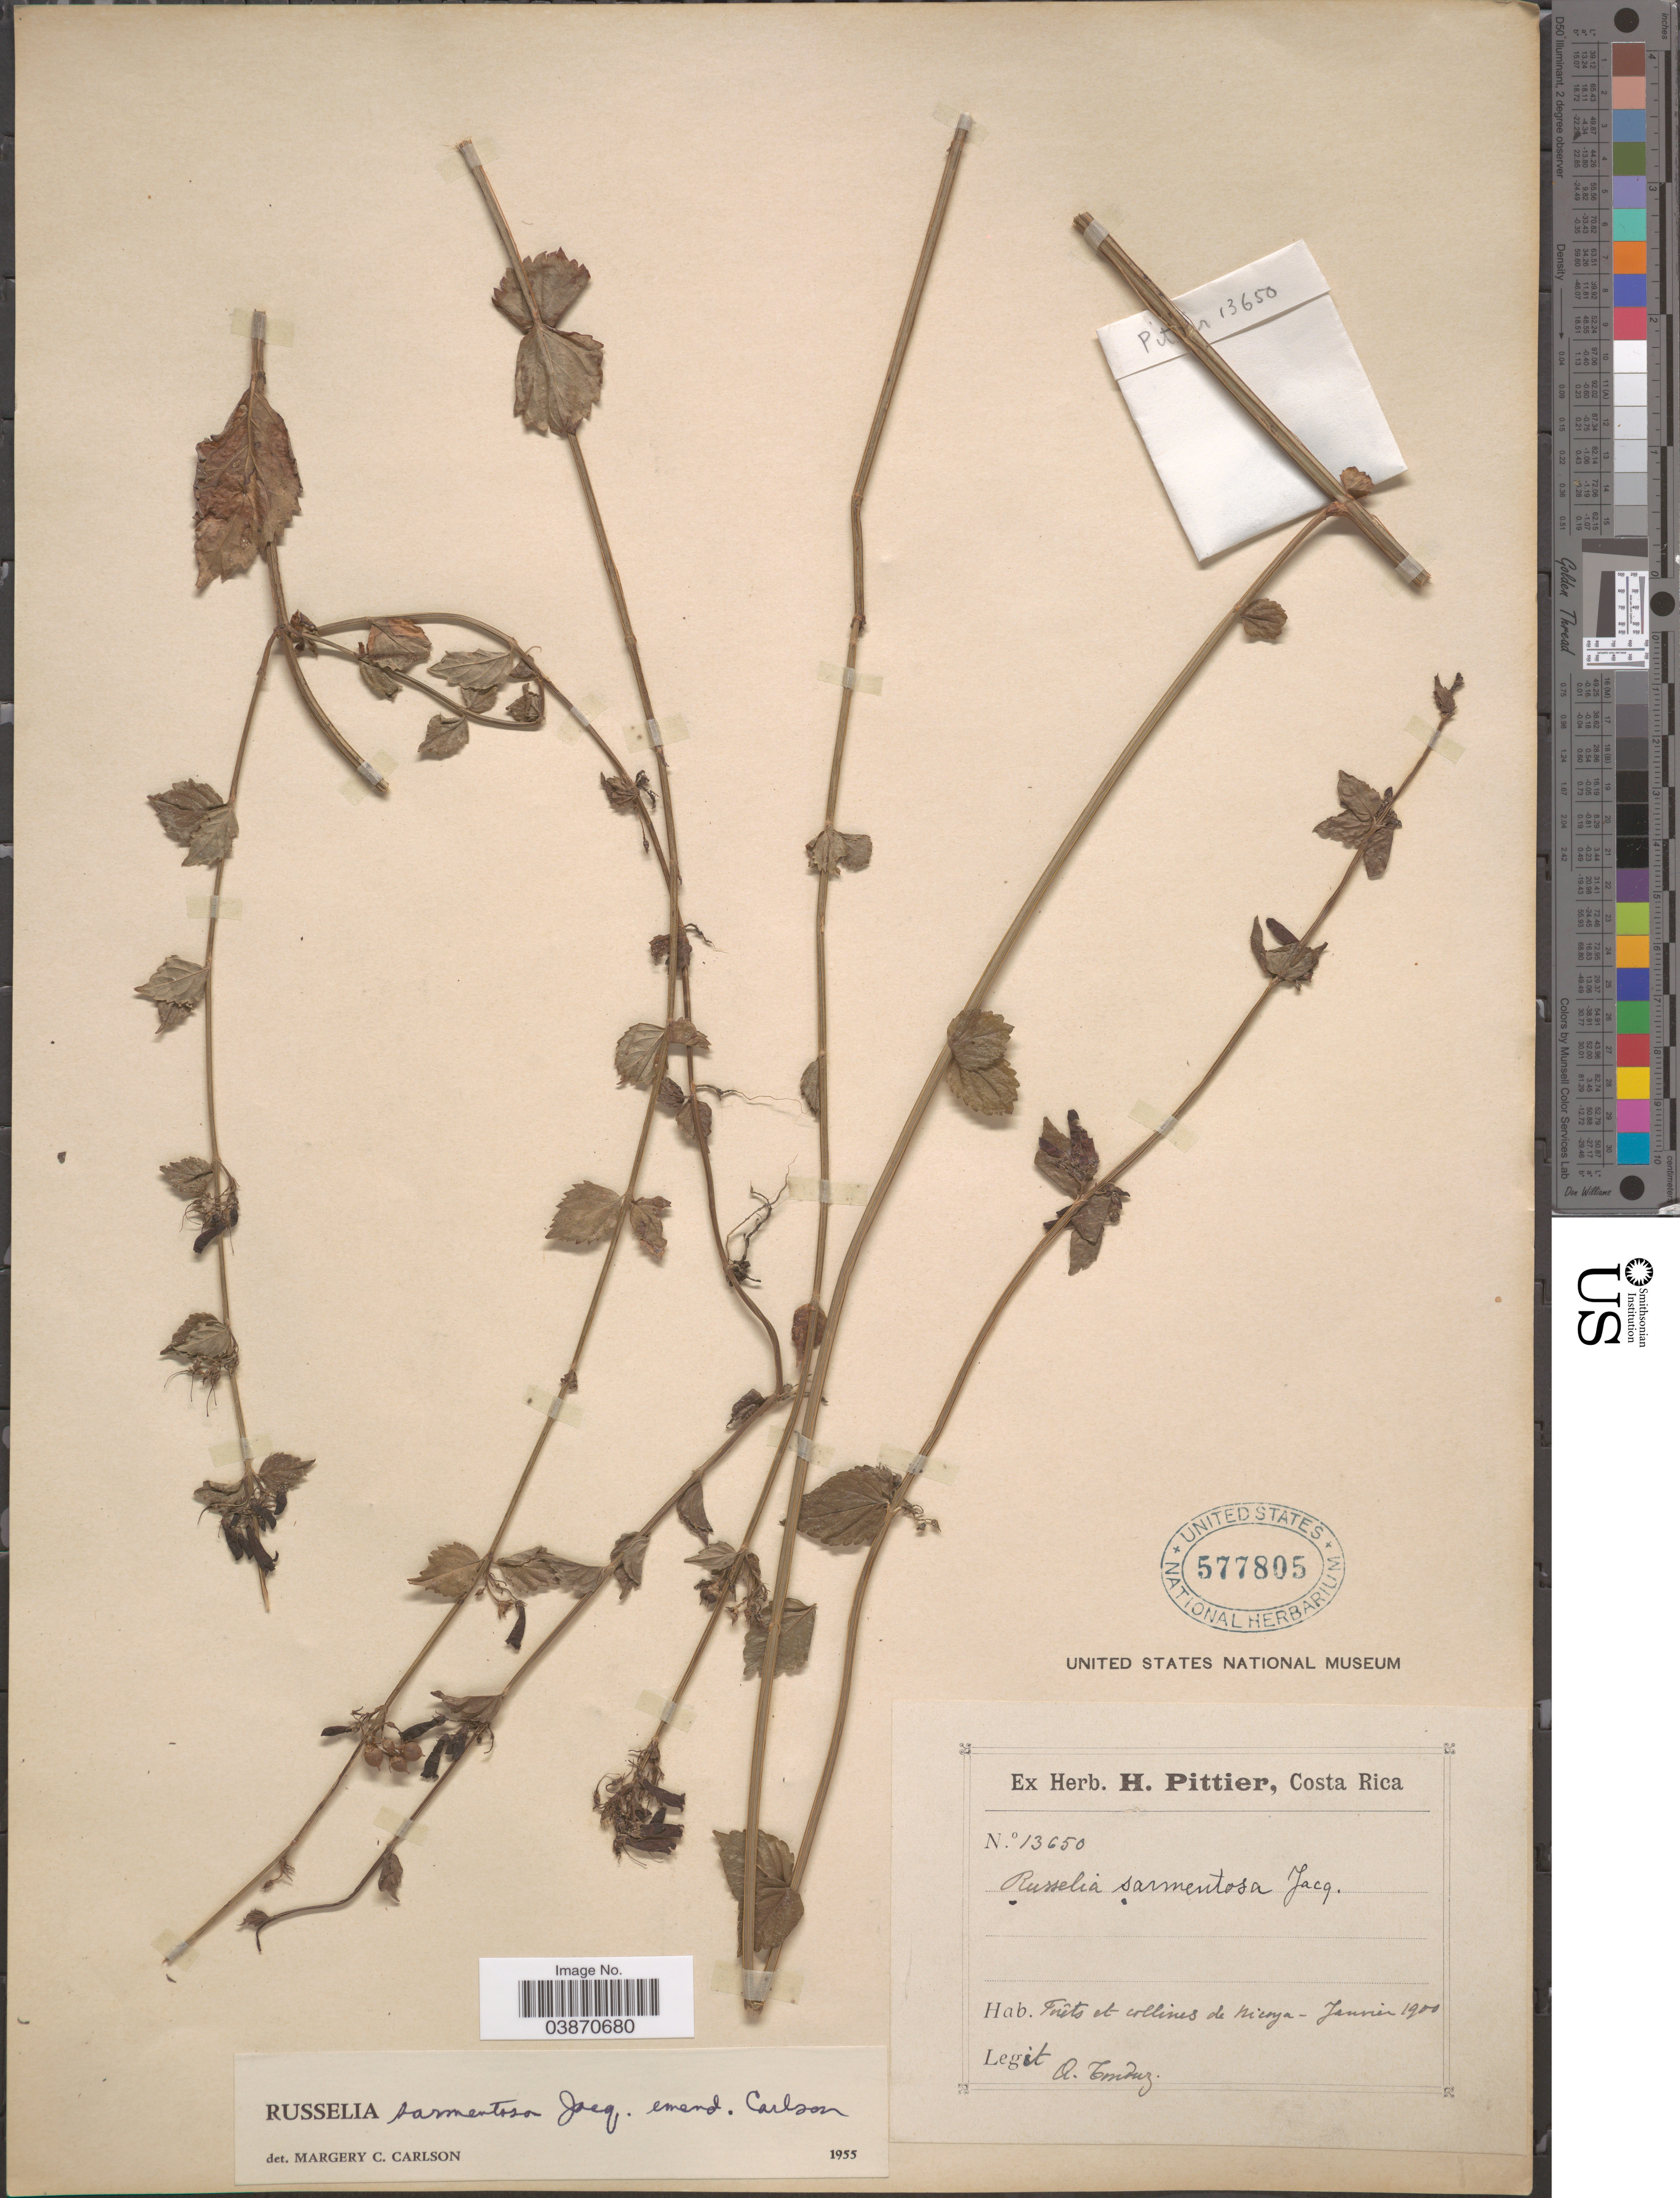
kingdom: Plantae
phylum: Tracheophyta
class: Magnoliopsida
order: Lamiales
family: Plantaginaceae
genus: Russelia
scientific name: Russelia sarmentosa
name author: Jacq.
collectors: A. Tonduz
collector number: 13650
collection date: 1900-01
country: Costa Rica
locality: Forêts et collinus de Nicoya.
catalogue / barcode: US 577805